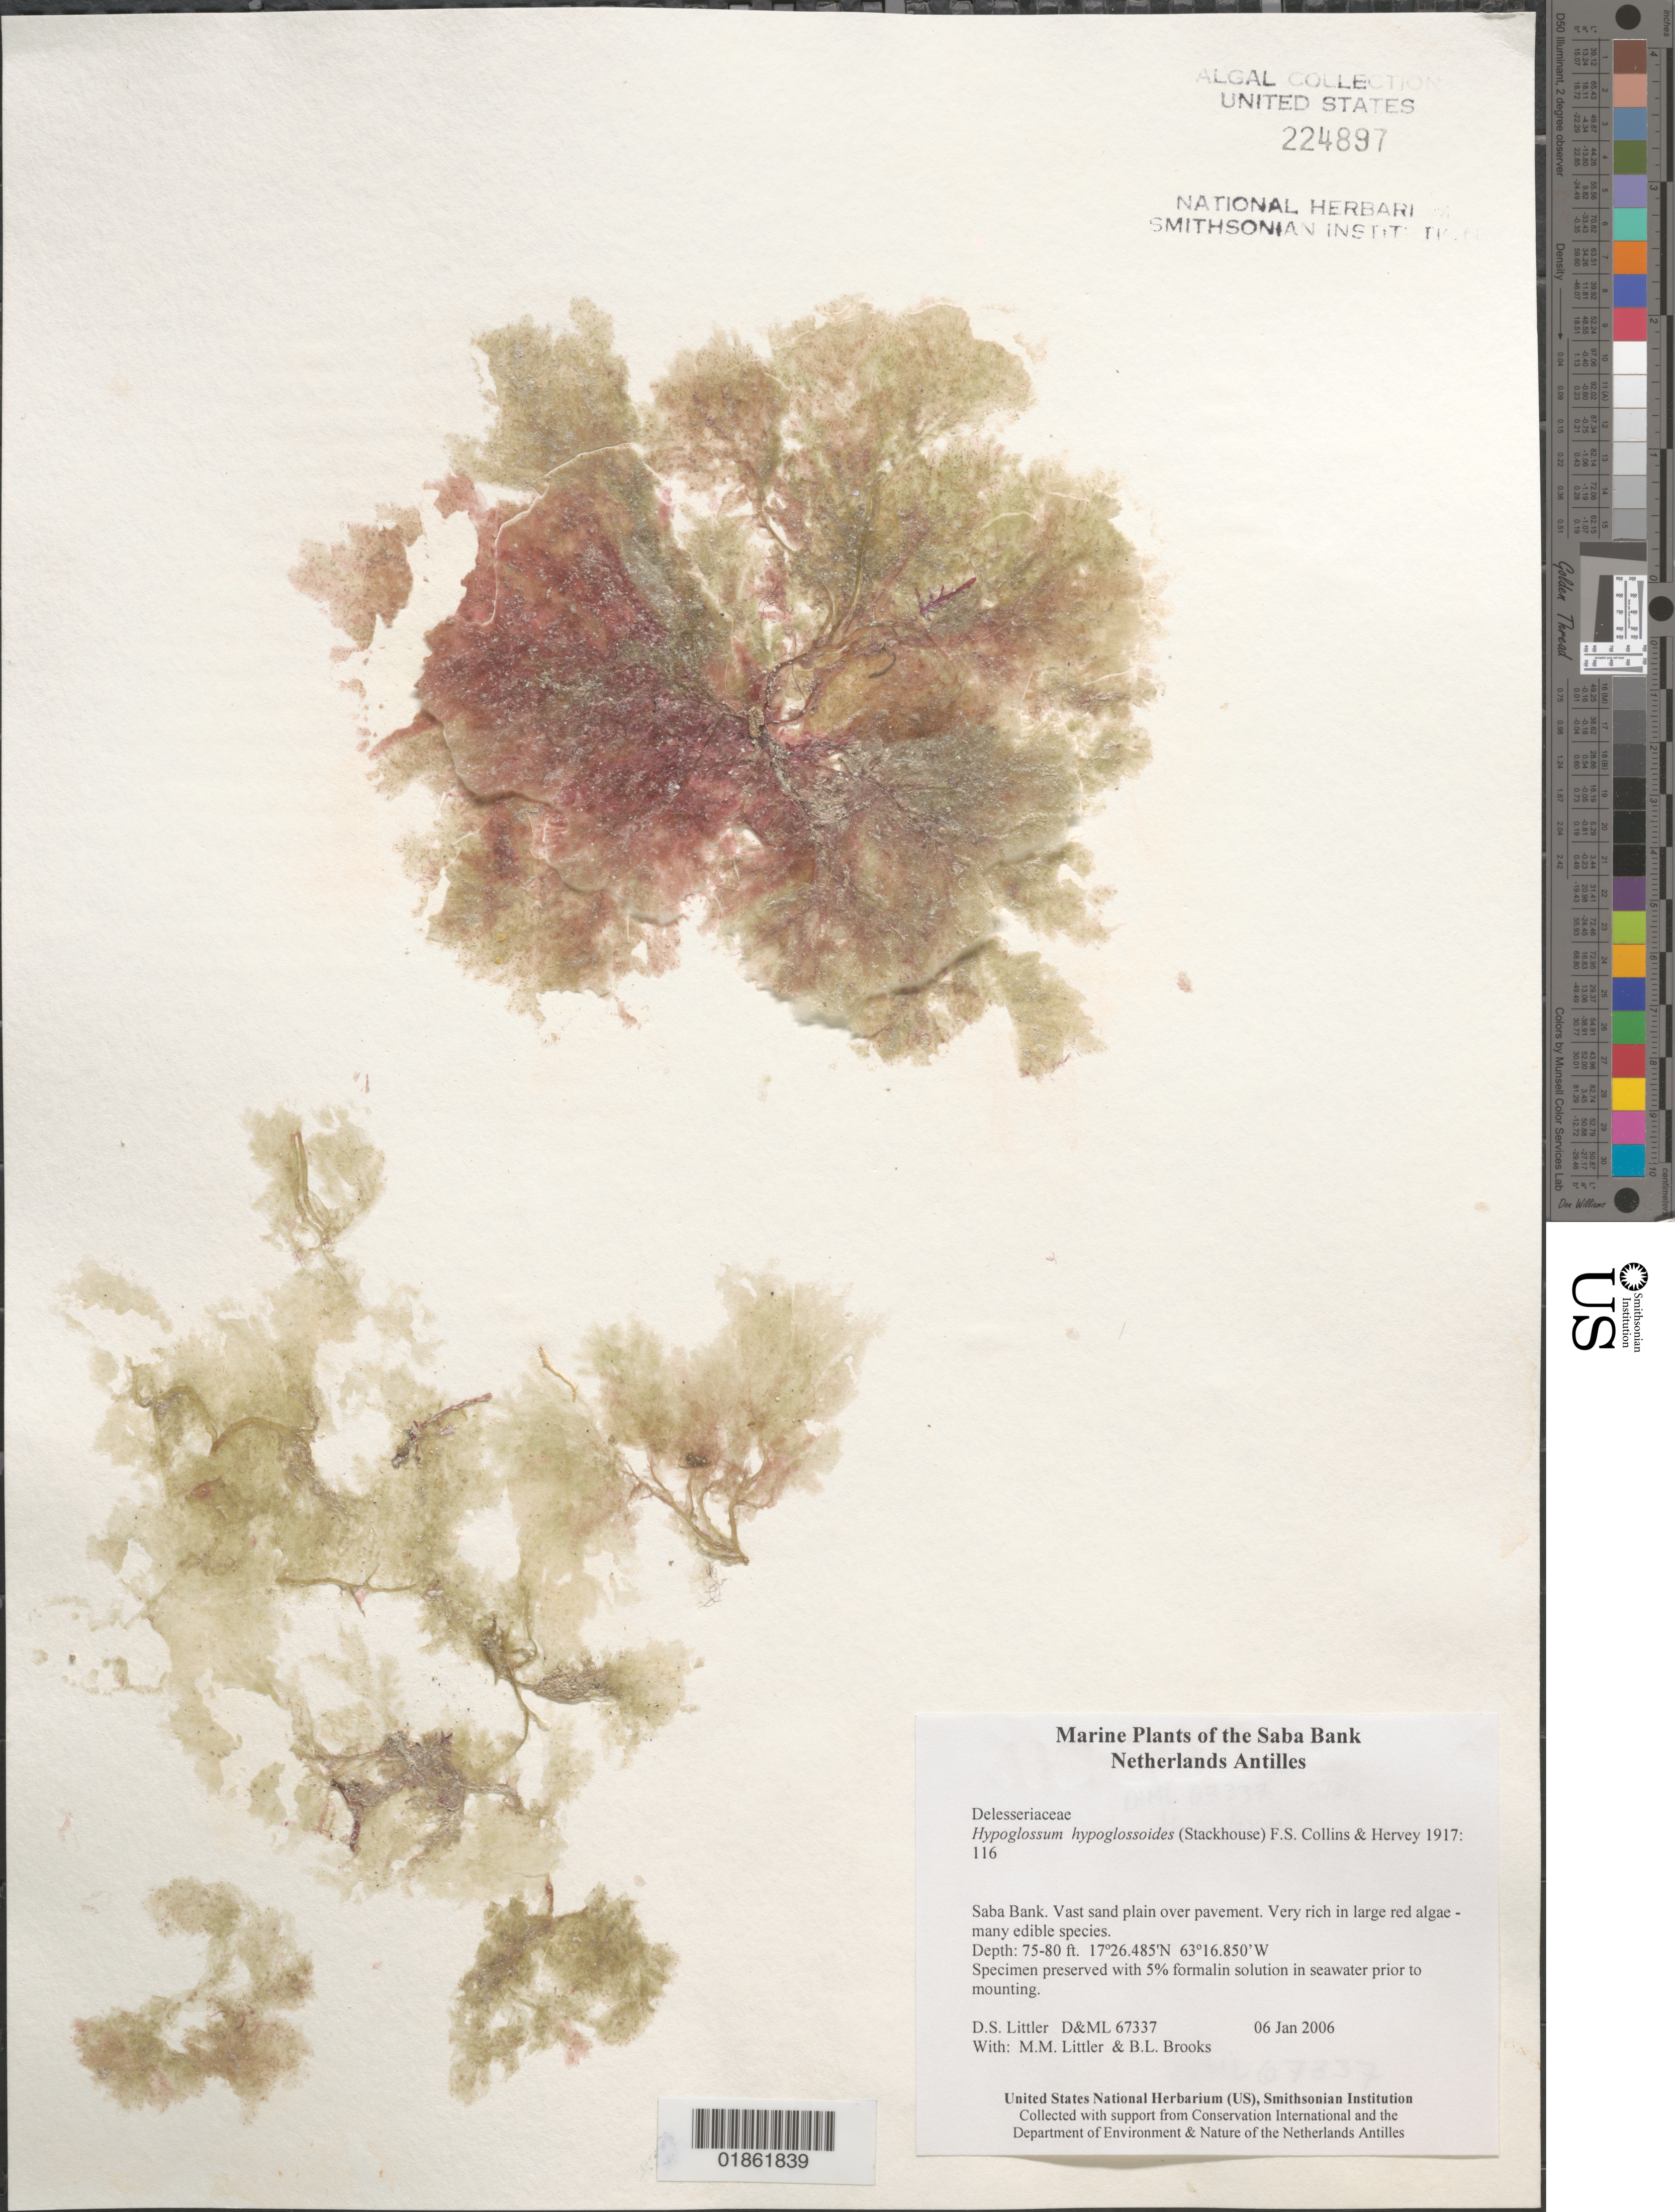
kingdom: Plantae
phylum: Rhodophyta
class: Florideophyceae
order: Ceramiales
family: Delesseriaceae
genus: Hypoglossum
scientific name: Hypoglossum hypoglossoides (Harv.) Womersley & Shepley, nom. illeg.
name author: (Harv.) Womersley & Shepley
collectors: M. M. Littler, D. S. Littler & B. Brooks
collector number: D&ML 67337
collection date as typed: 06 Jan 2006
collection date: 2006-01-06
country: Netherlands Antilles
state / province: ABC Islands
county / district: Saba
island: Saba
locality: Algae flats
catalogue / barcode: US 224897